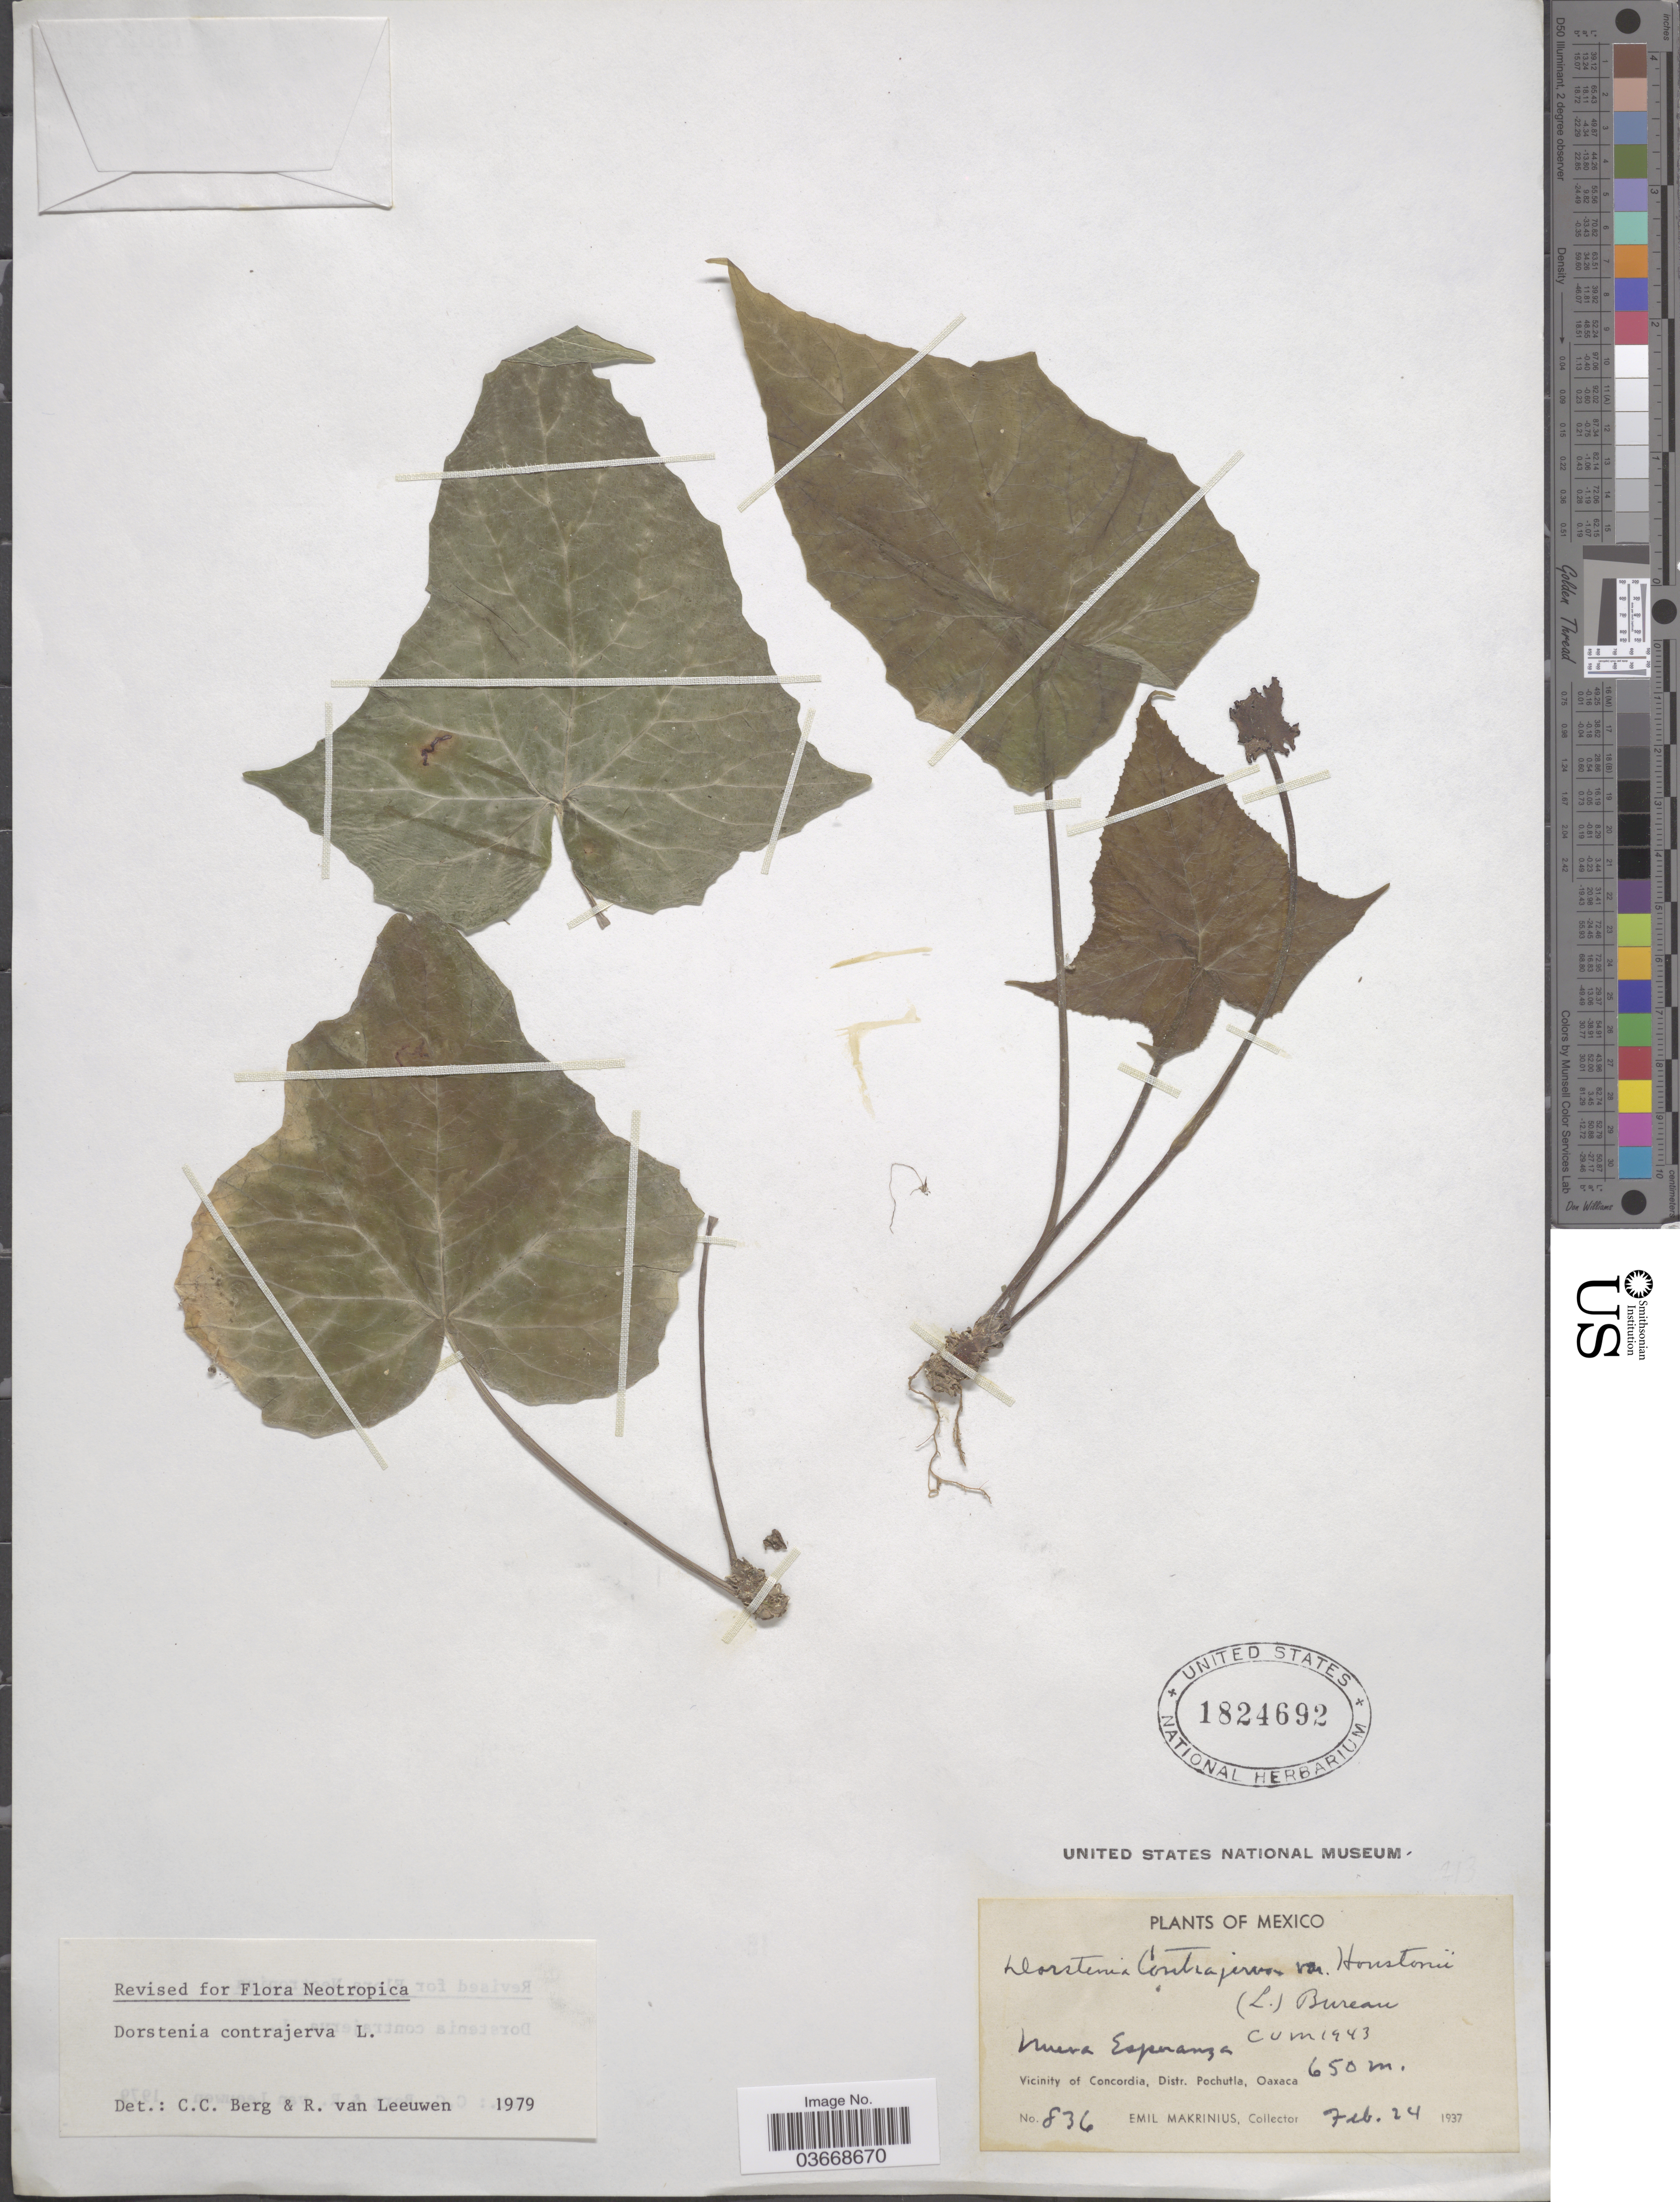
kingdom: Plantae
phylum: Tracheophyta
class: Magnoliopsida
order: Rosales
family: Moraceae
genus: Dorstenia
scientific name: Dorstenia contrajerva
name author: L.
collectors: E. Makrinius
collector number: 836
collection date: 1937-02-24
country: Mexico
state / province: Oaxaca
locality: Nueva Esperanza. Vicinity of Concordia, Distr. Pochutla.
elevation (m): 650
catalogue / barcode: US 1824692